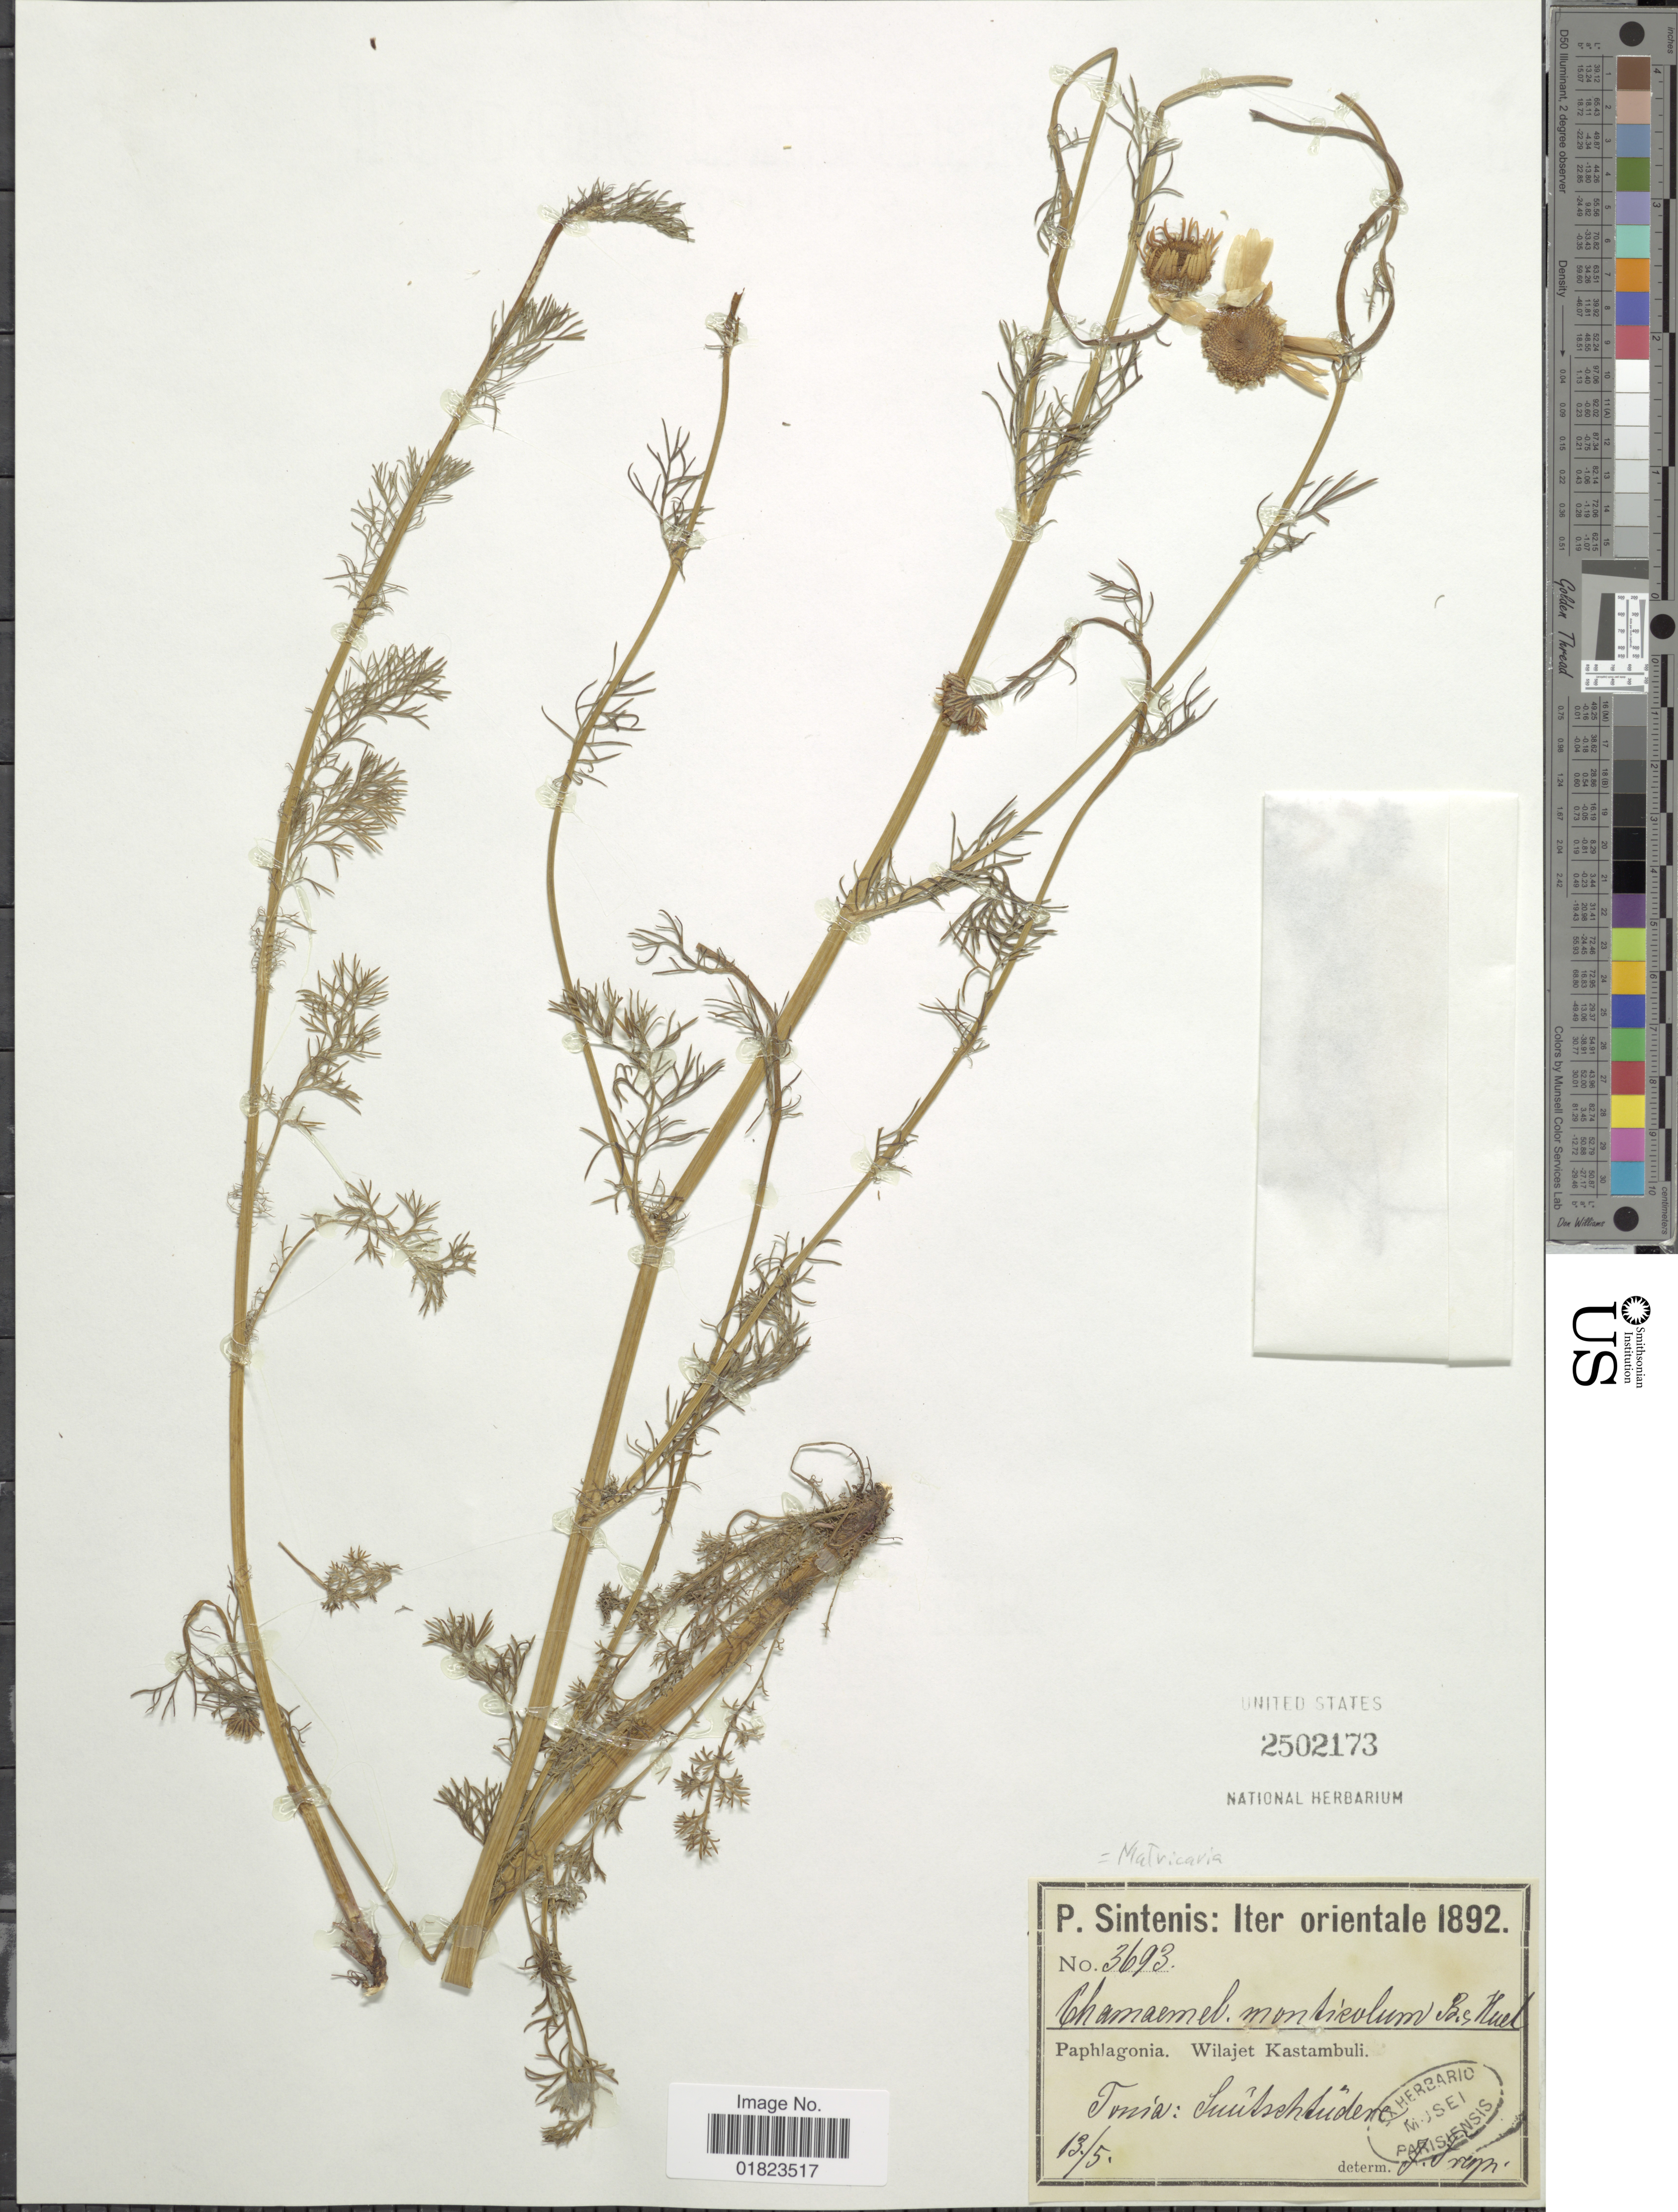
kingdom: Plantae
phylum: Tracheophyta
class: Magnoliopsida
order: Asterales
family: Asteraceae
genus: Tripleurospermum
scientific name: Tripleurospermum monticola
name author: (Boiss. & A. Huet) Bornm.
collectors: P. Sintenis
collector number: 3693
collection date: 1892-05-13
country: Turkey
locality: Iter Orientale. Paphlagonia. Wilajet Kastambuli. Tossia: Suuhshsudere [interpreted].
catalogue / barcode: US 2502173